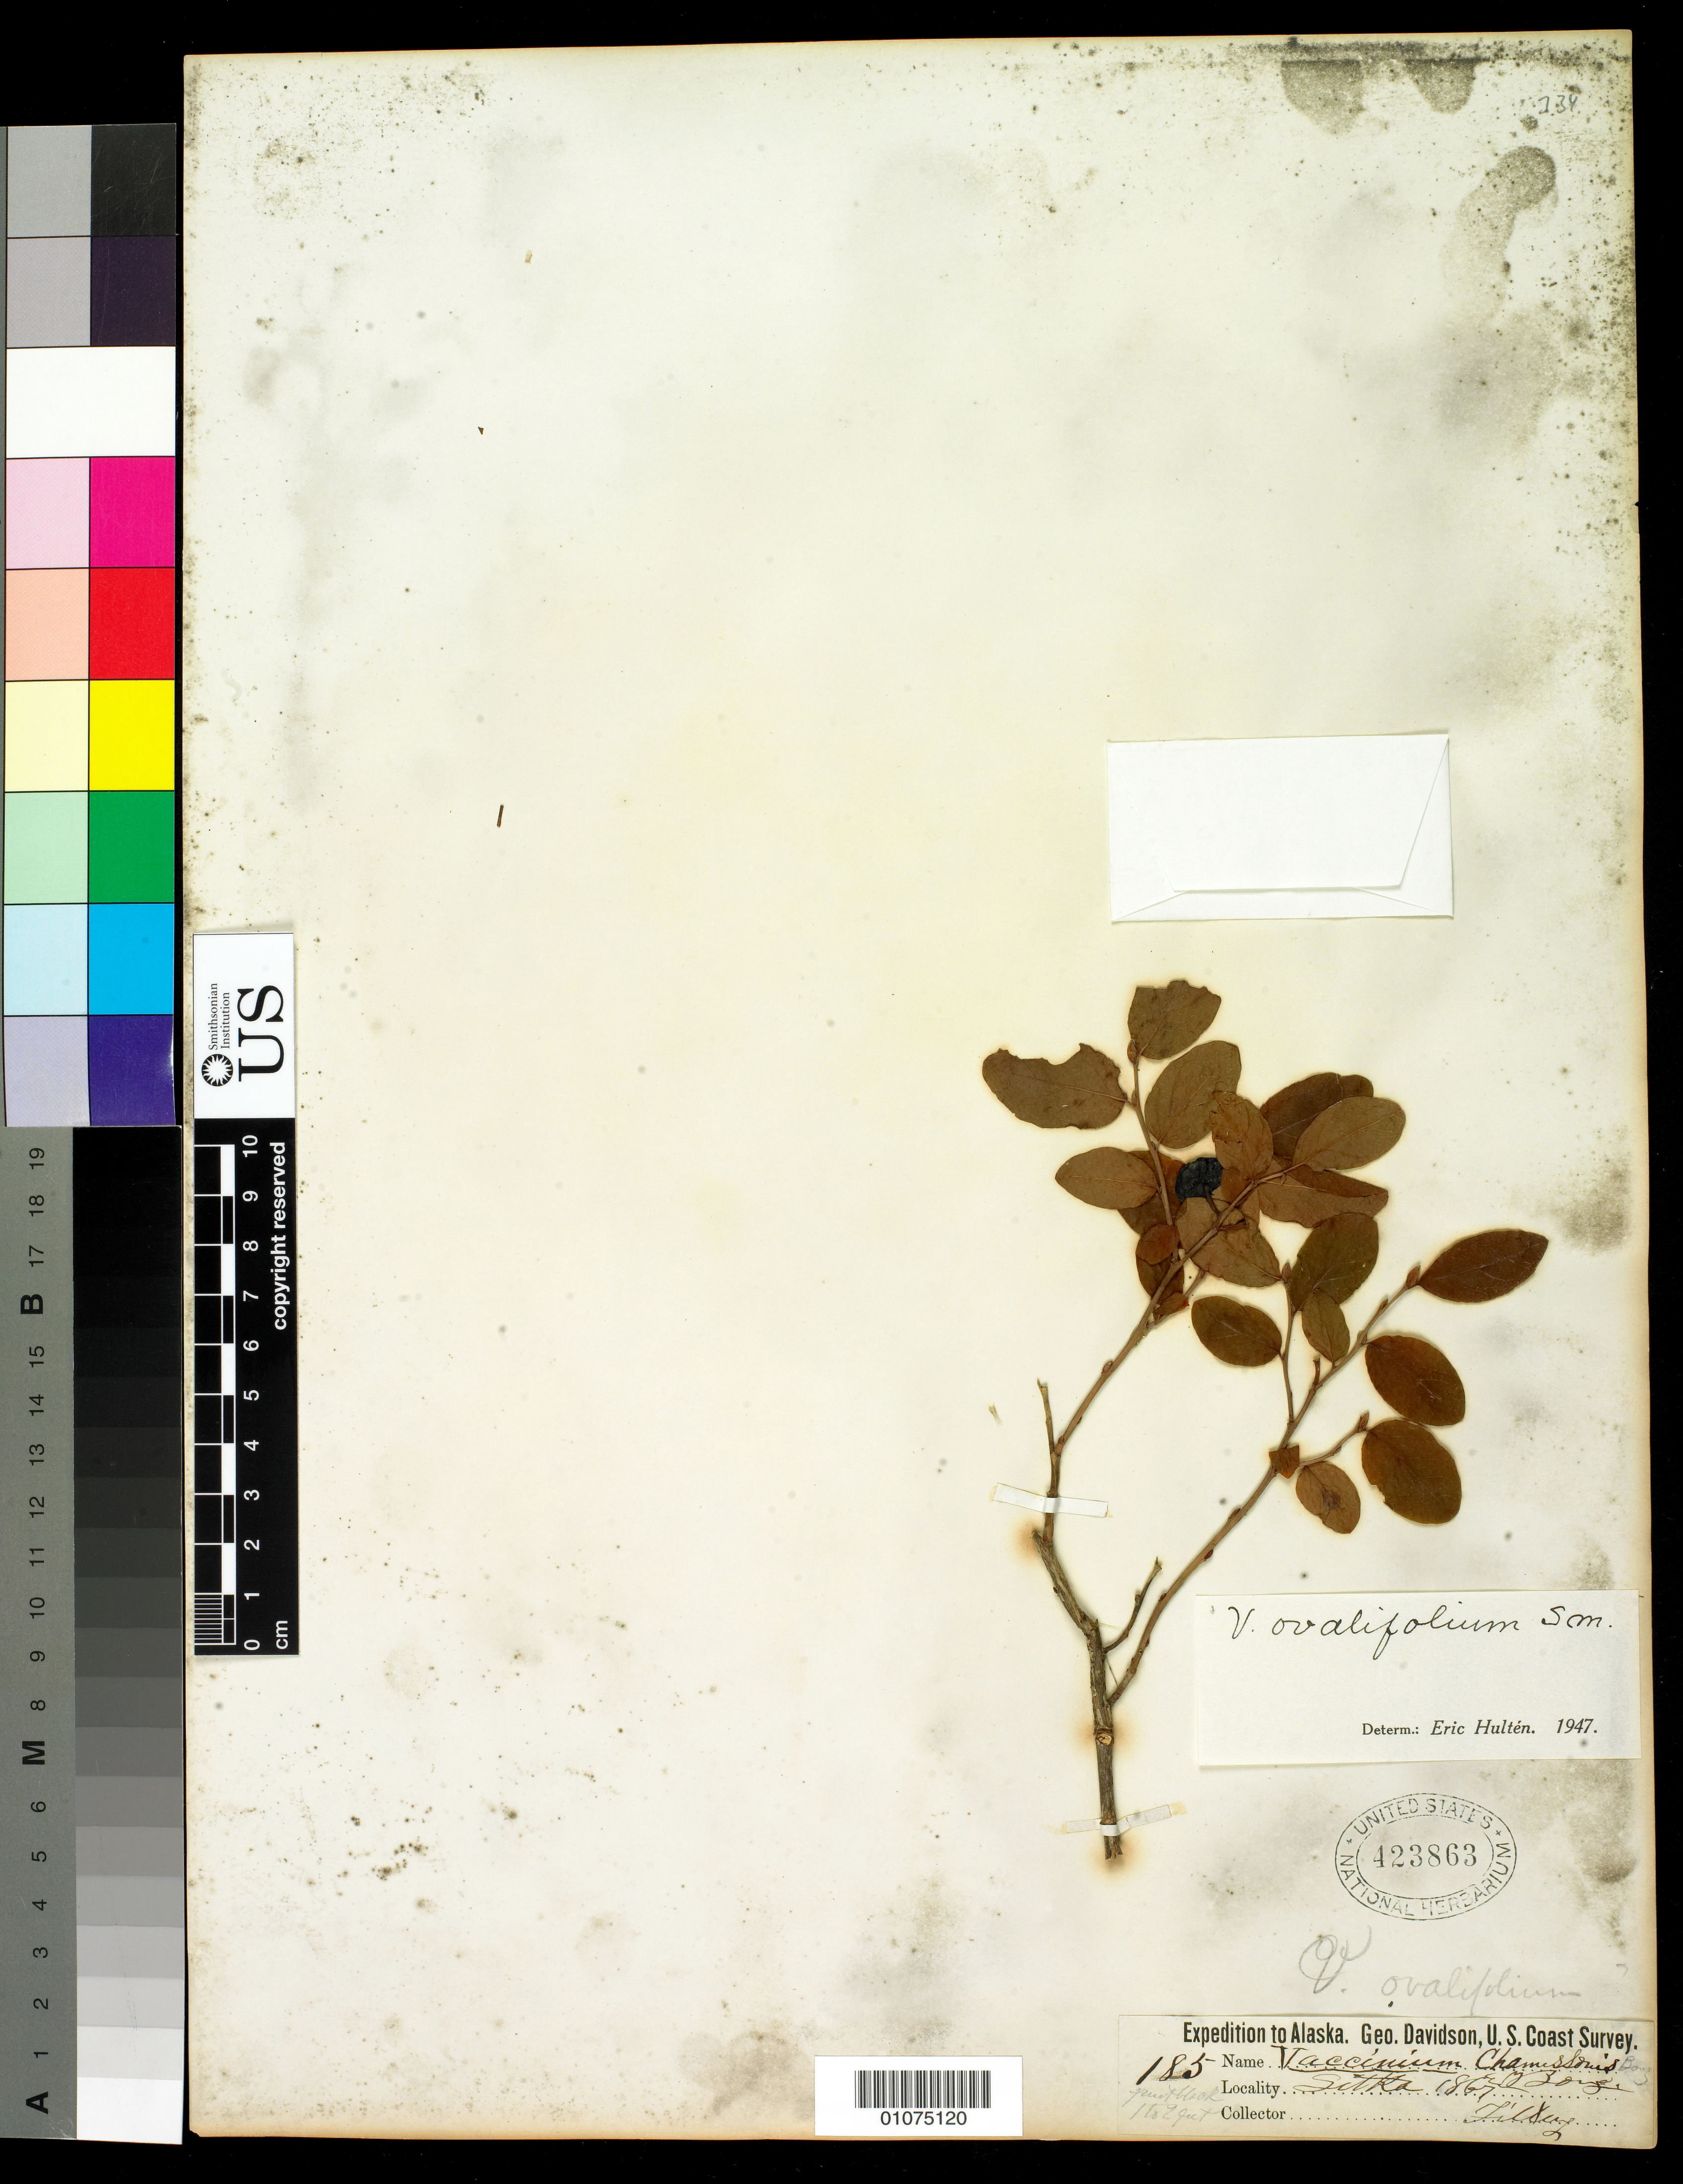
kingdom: Plantae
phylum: Tracheophyta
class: Magnoliopsida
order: Ericales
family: Ericaceae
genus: Vaccinium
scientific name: Vaccinium ovalifolium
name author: Sm.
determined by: Hultén, [O.] Eric G.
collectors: H .S. T. Tiling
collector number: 185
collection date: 1867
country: United States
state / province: Alaska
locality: Sitka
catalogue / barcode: US 423863